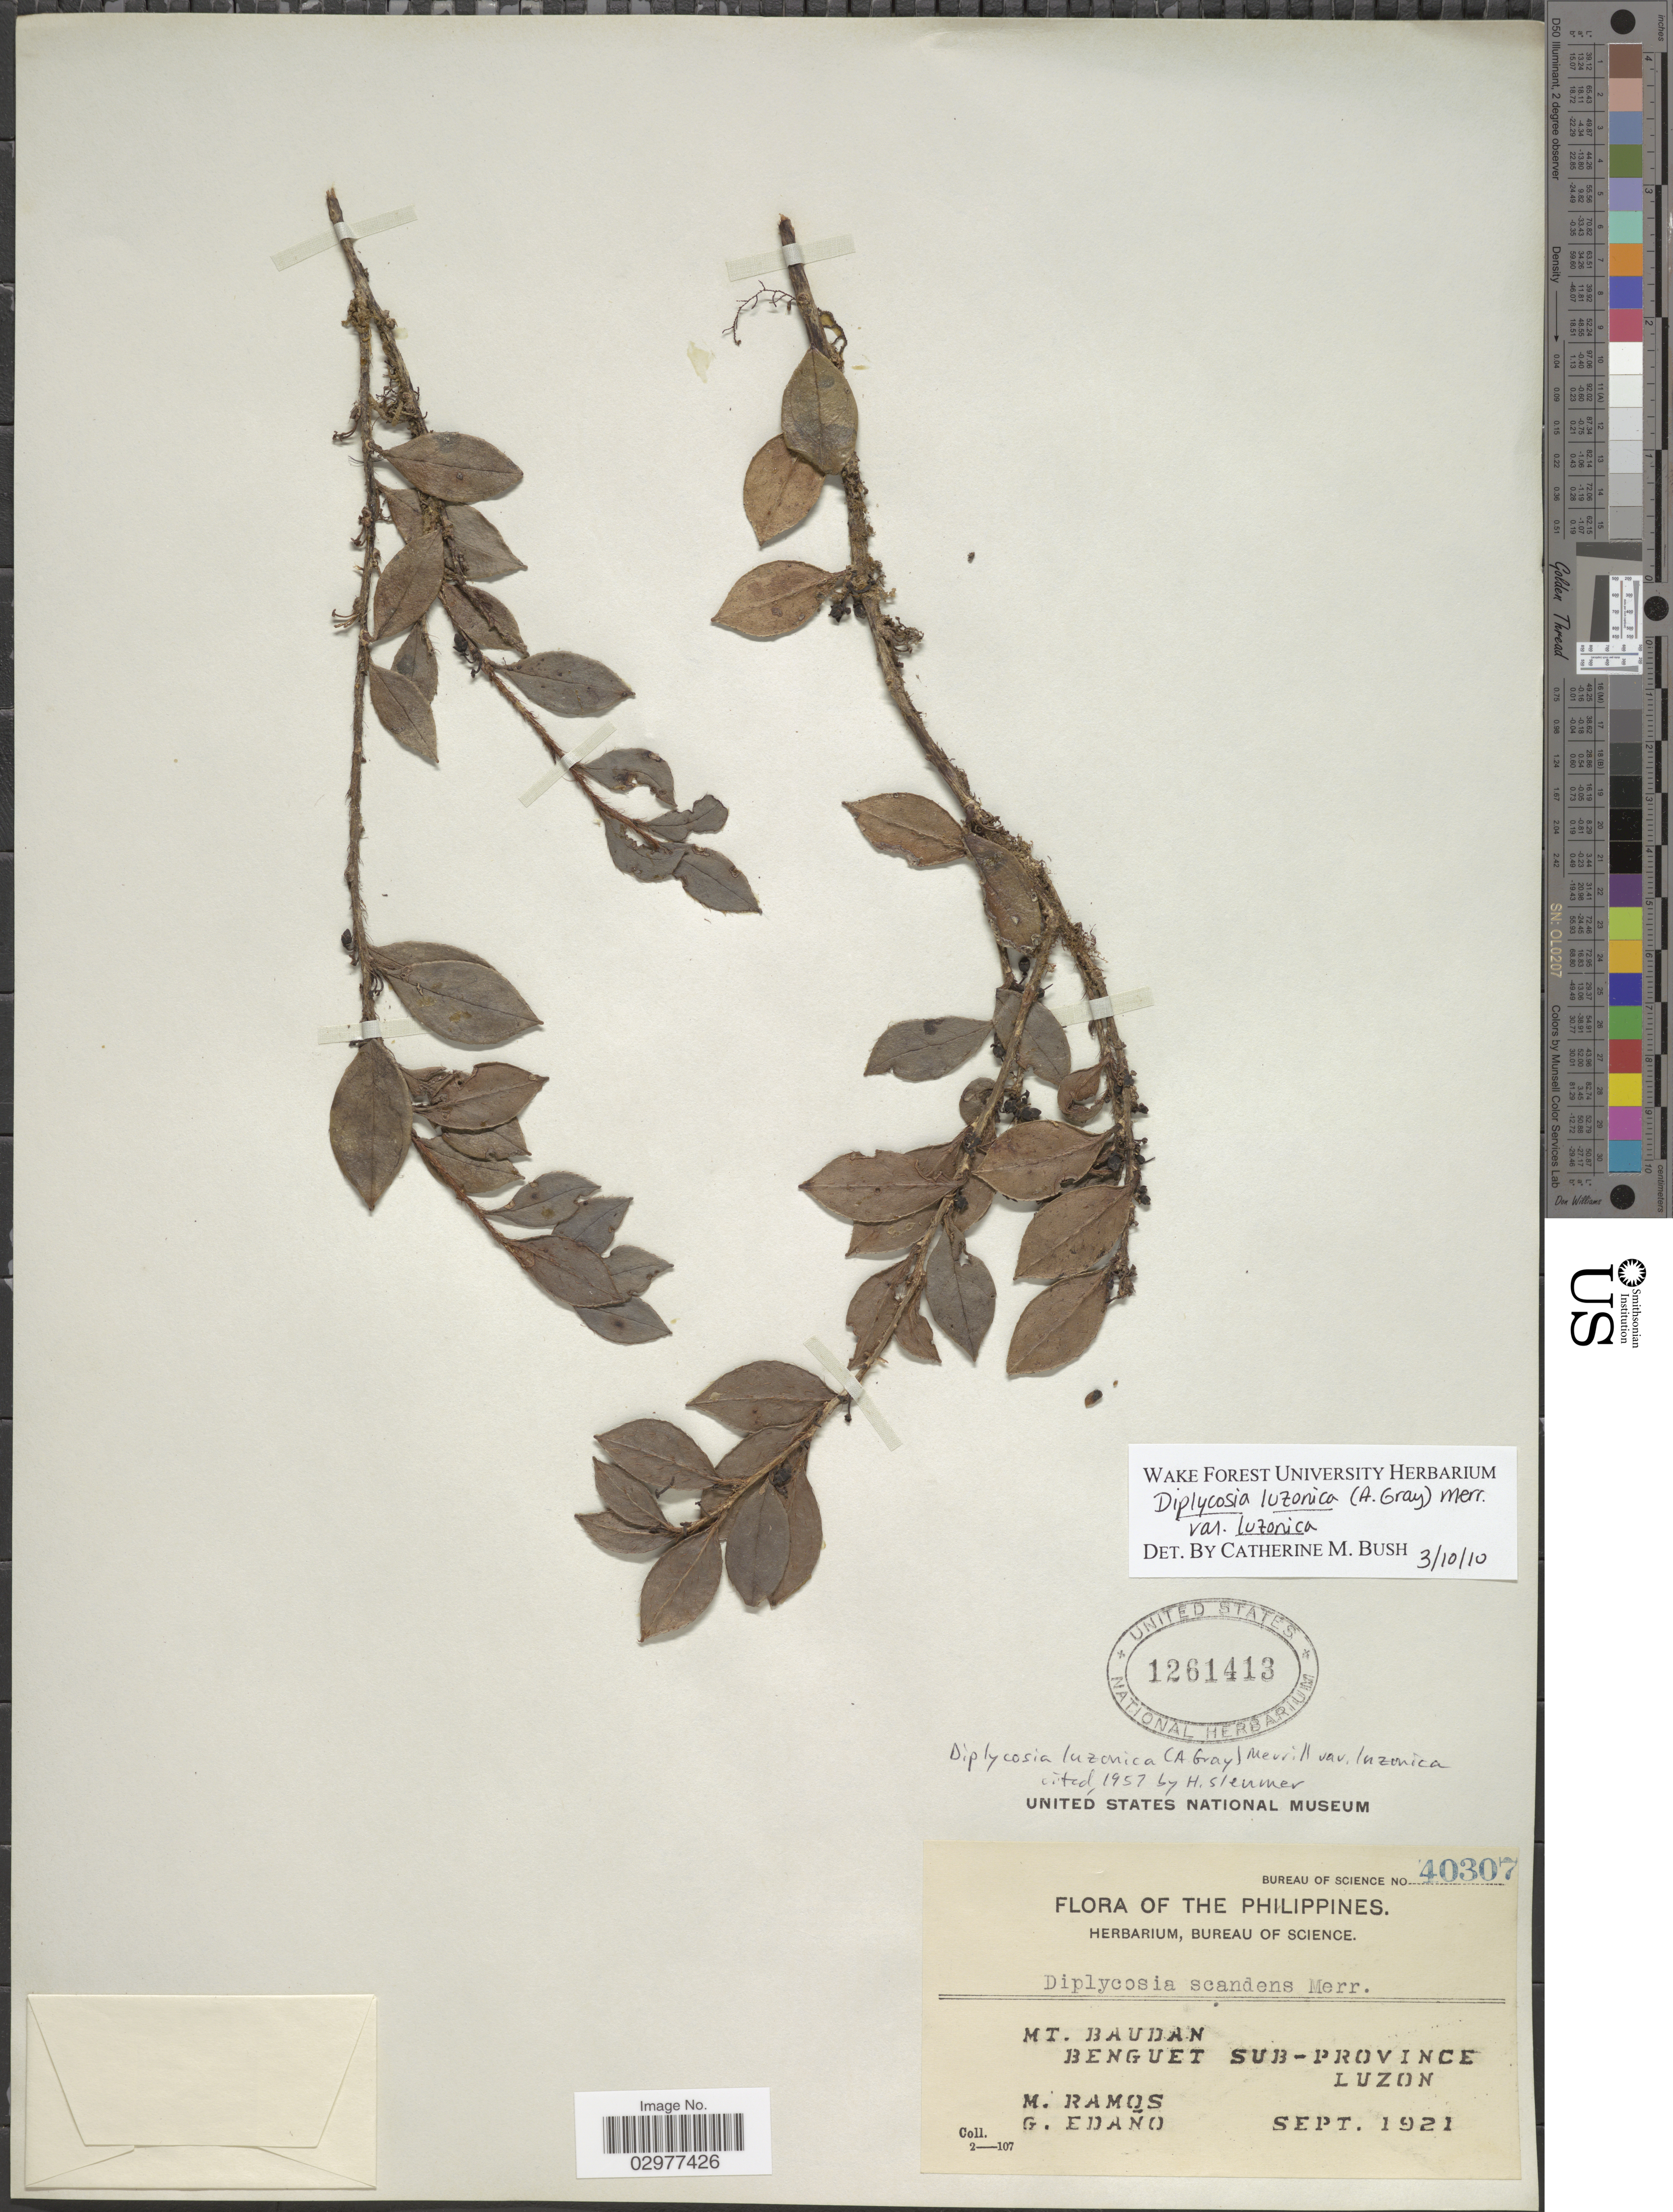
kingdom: Plantae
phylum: Tracheophyta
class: Magnoliopsida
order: Ericales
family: Ericaceae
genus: Diplycosia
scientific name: Diplycosia luzonica var. luzonica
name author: (A. Gray) Merr.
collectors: M. Ramos & G. Edaño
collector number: Bureau of Science 40307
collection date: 1921-09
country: Philippines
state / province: Cordillera (Administrative Region)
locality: Mt. Baudan. Benguet Sub-Province Luzon.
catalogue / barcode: US 1261413